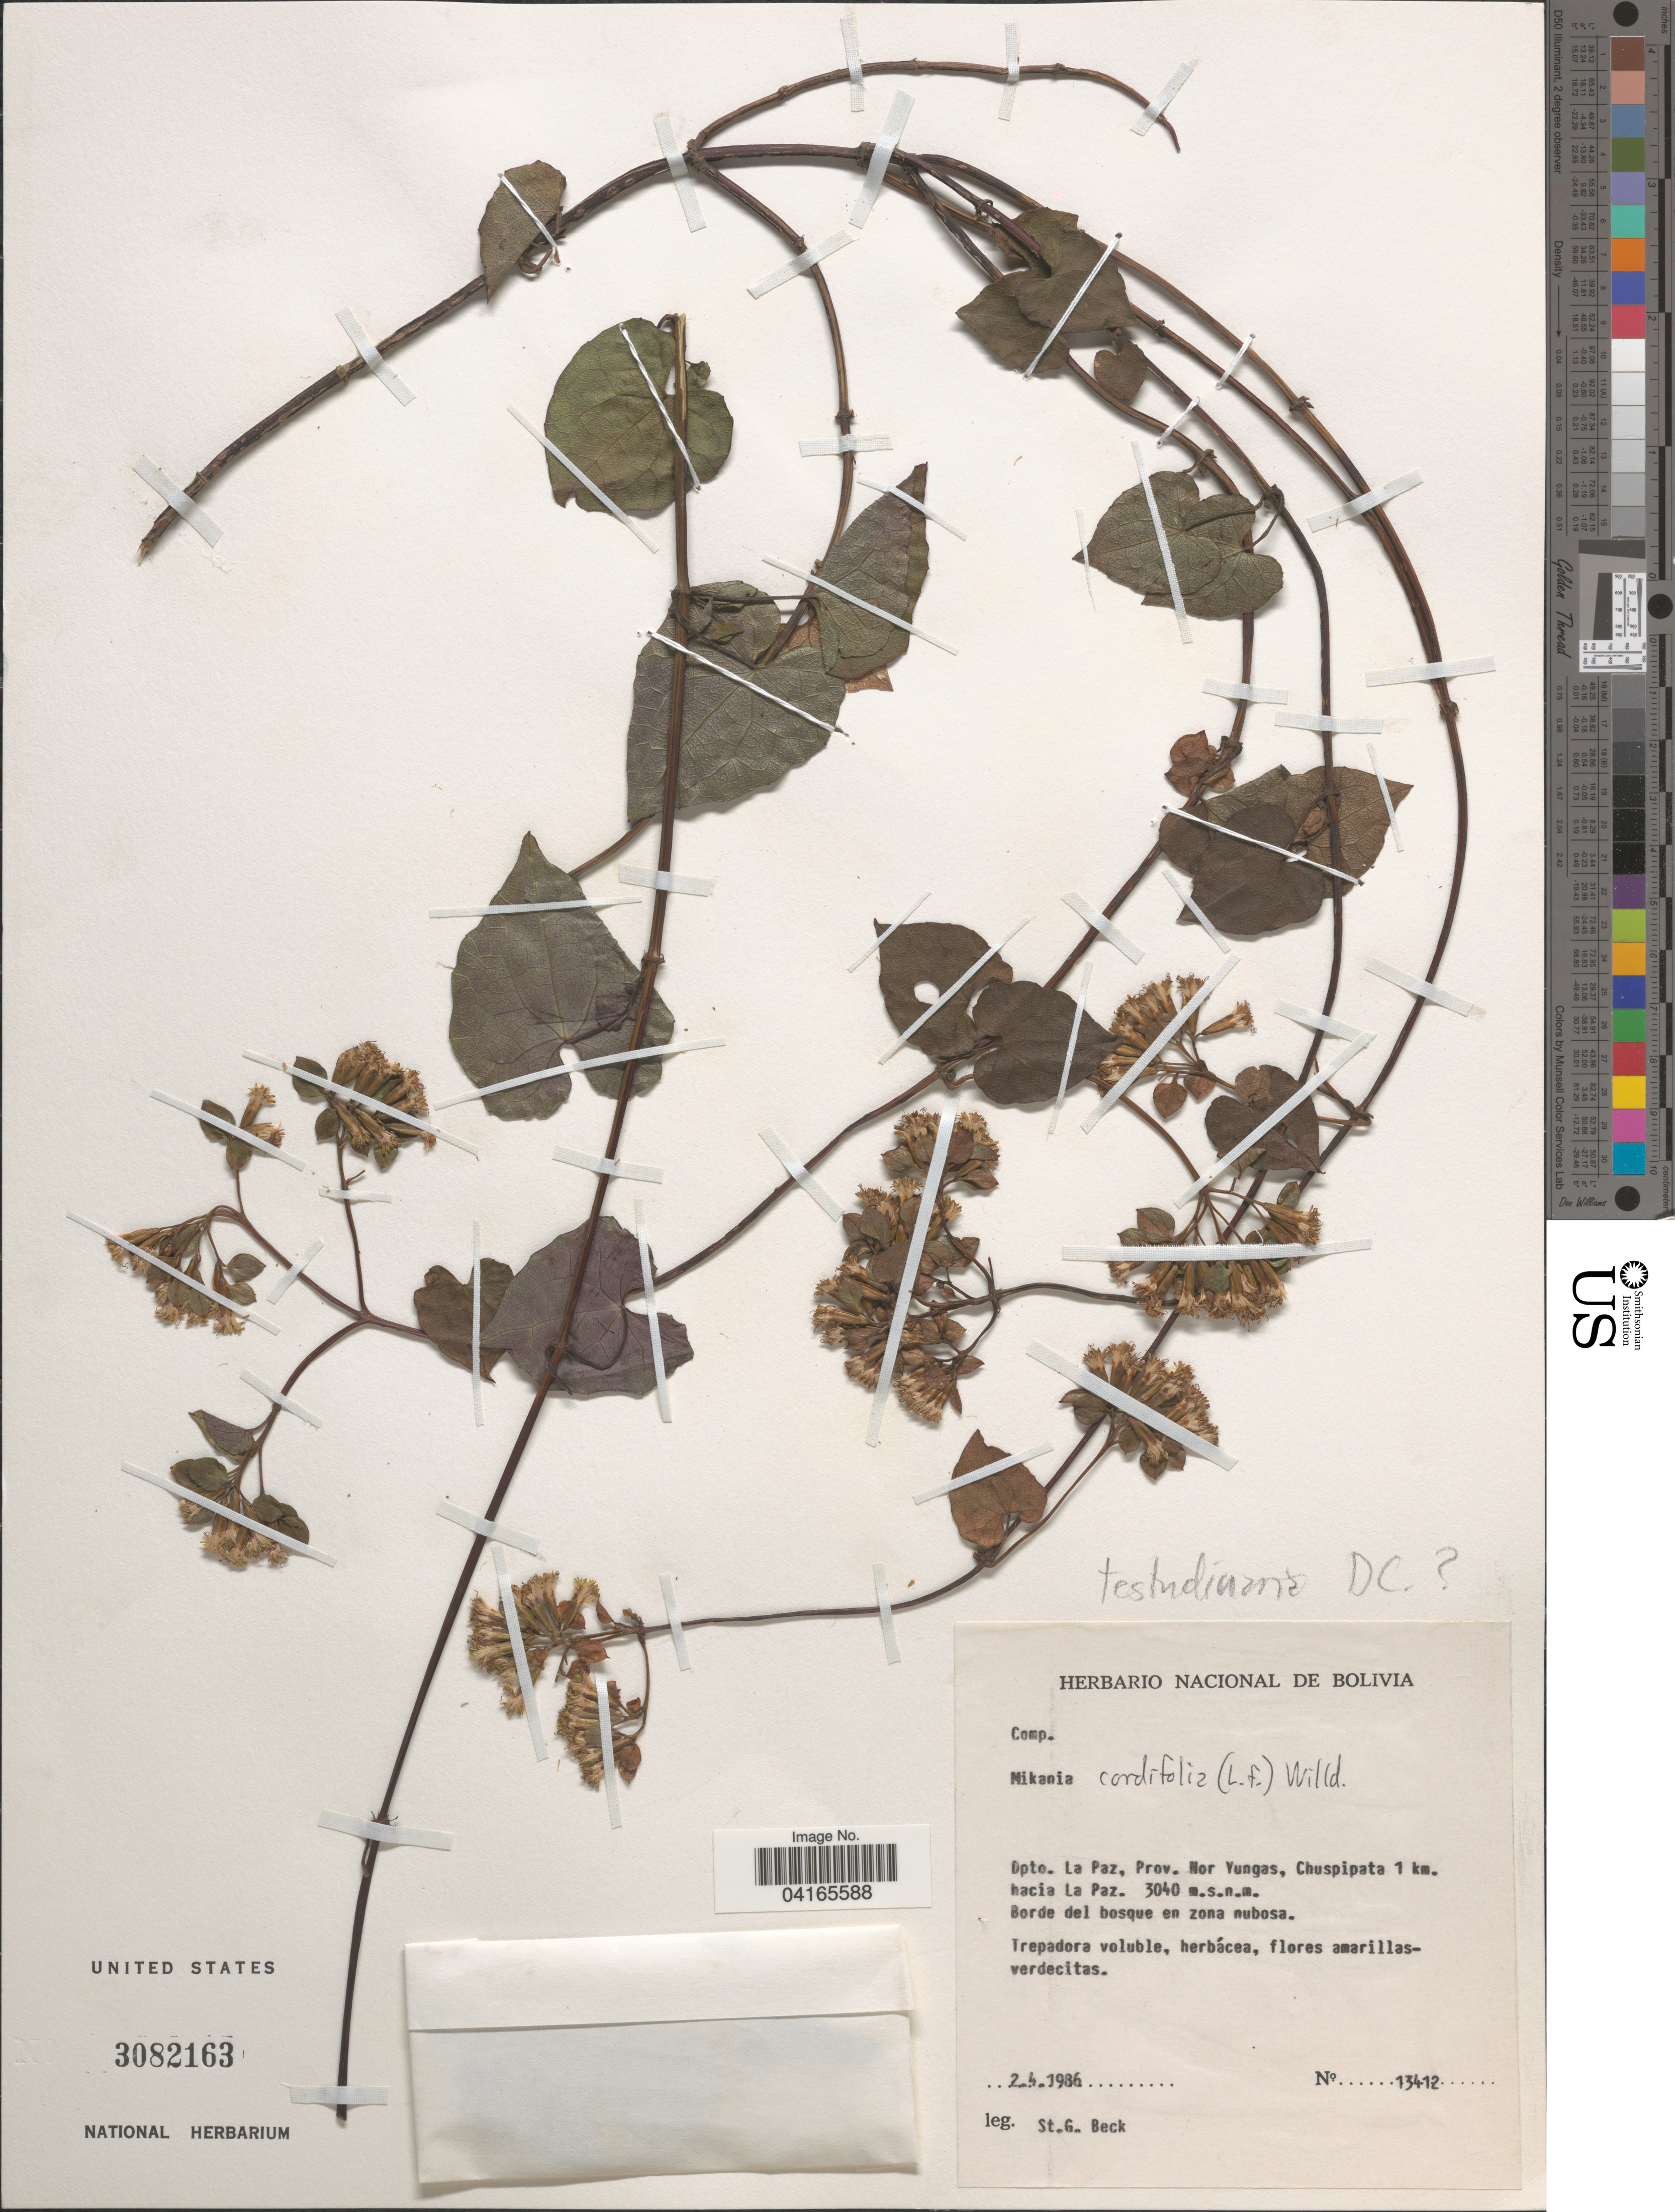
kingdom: Plantae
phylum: Tracheophyta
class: Magnoliopsida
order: Asterales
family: Asteraceae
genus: Mikania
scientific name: Mikania cordifolia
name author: (L. f.) Willd.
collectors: S. G. Beck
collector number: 13412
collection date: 1986-04-02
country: Bolivia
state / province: La Paz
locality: Depto. La Paz, Prov. Nor Yungas, Chuspipata 1 km. hacia La Paz.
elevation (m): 3040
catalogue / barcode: US 3082163